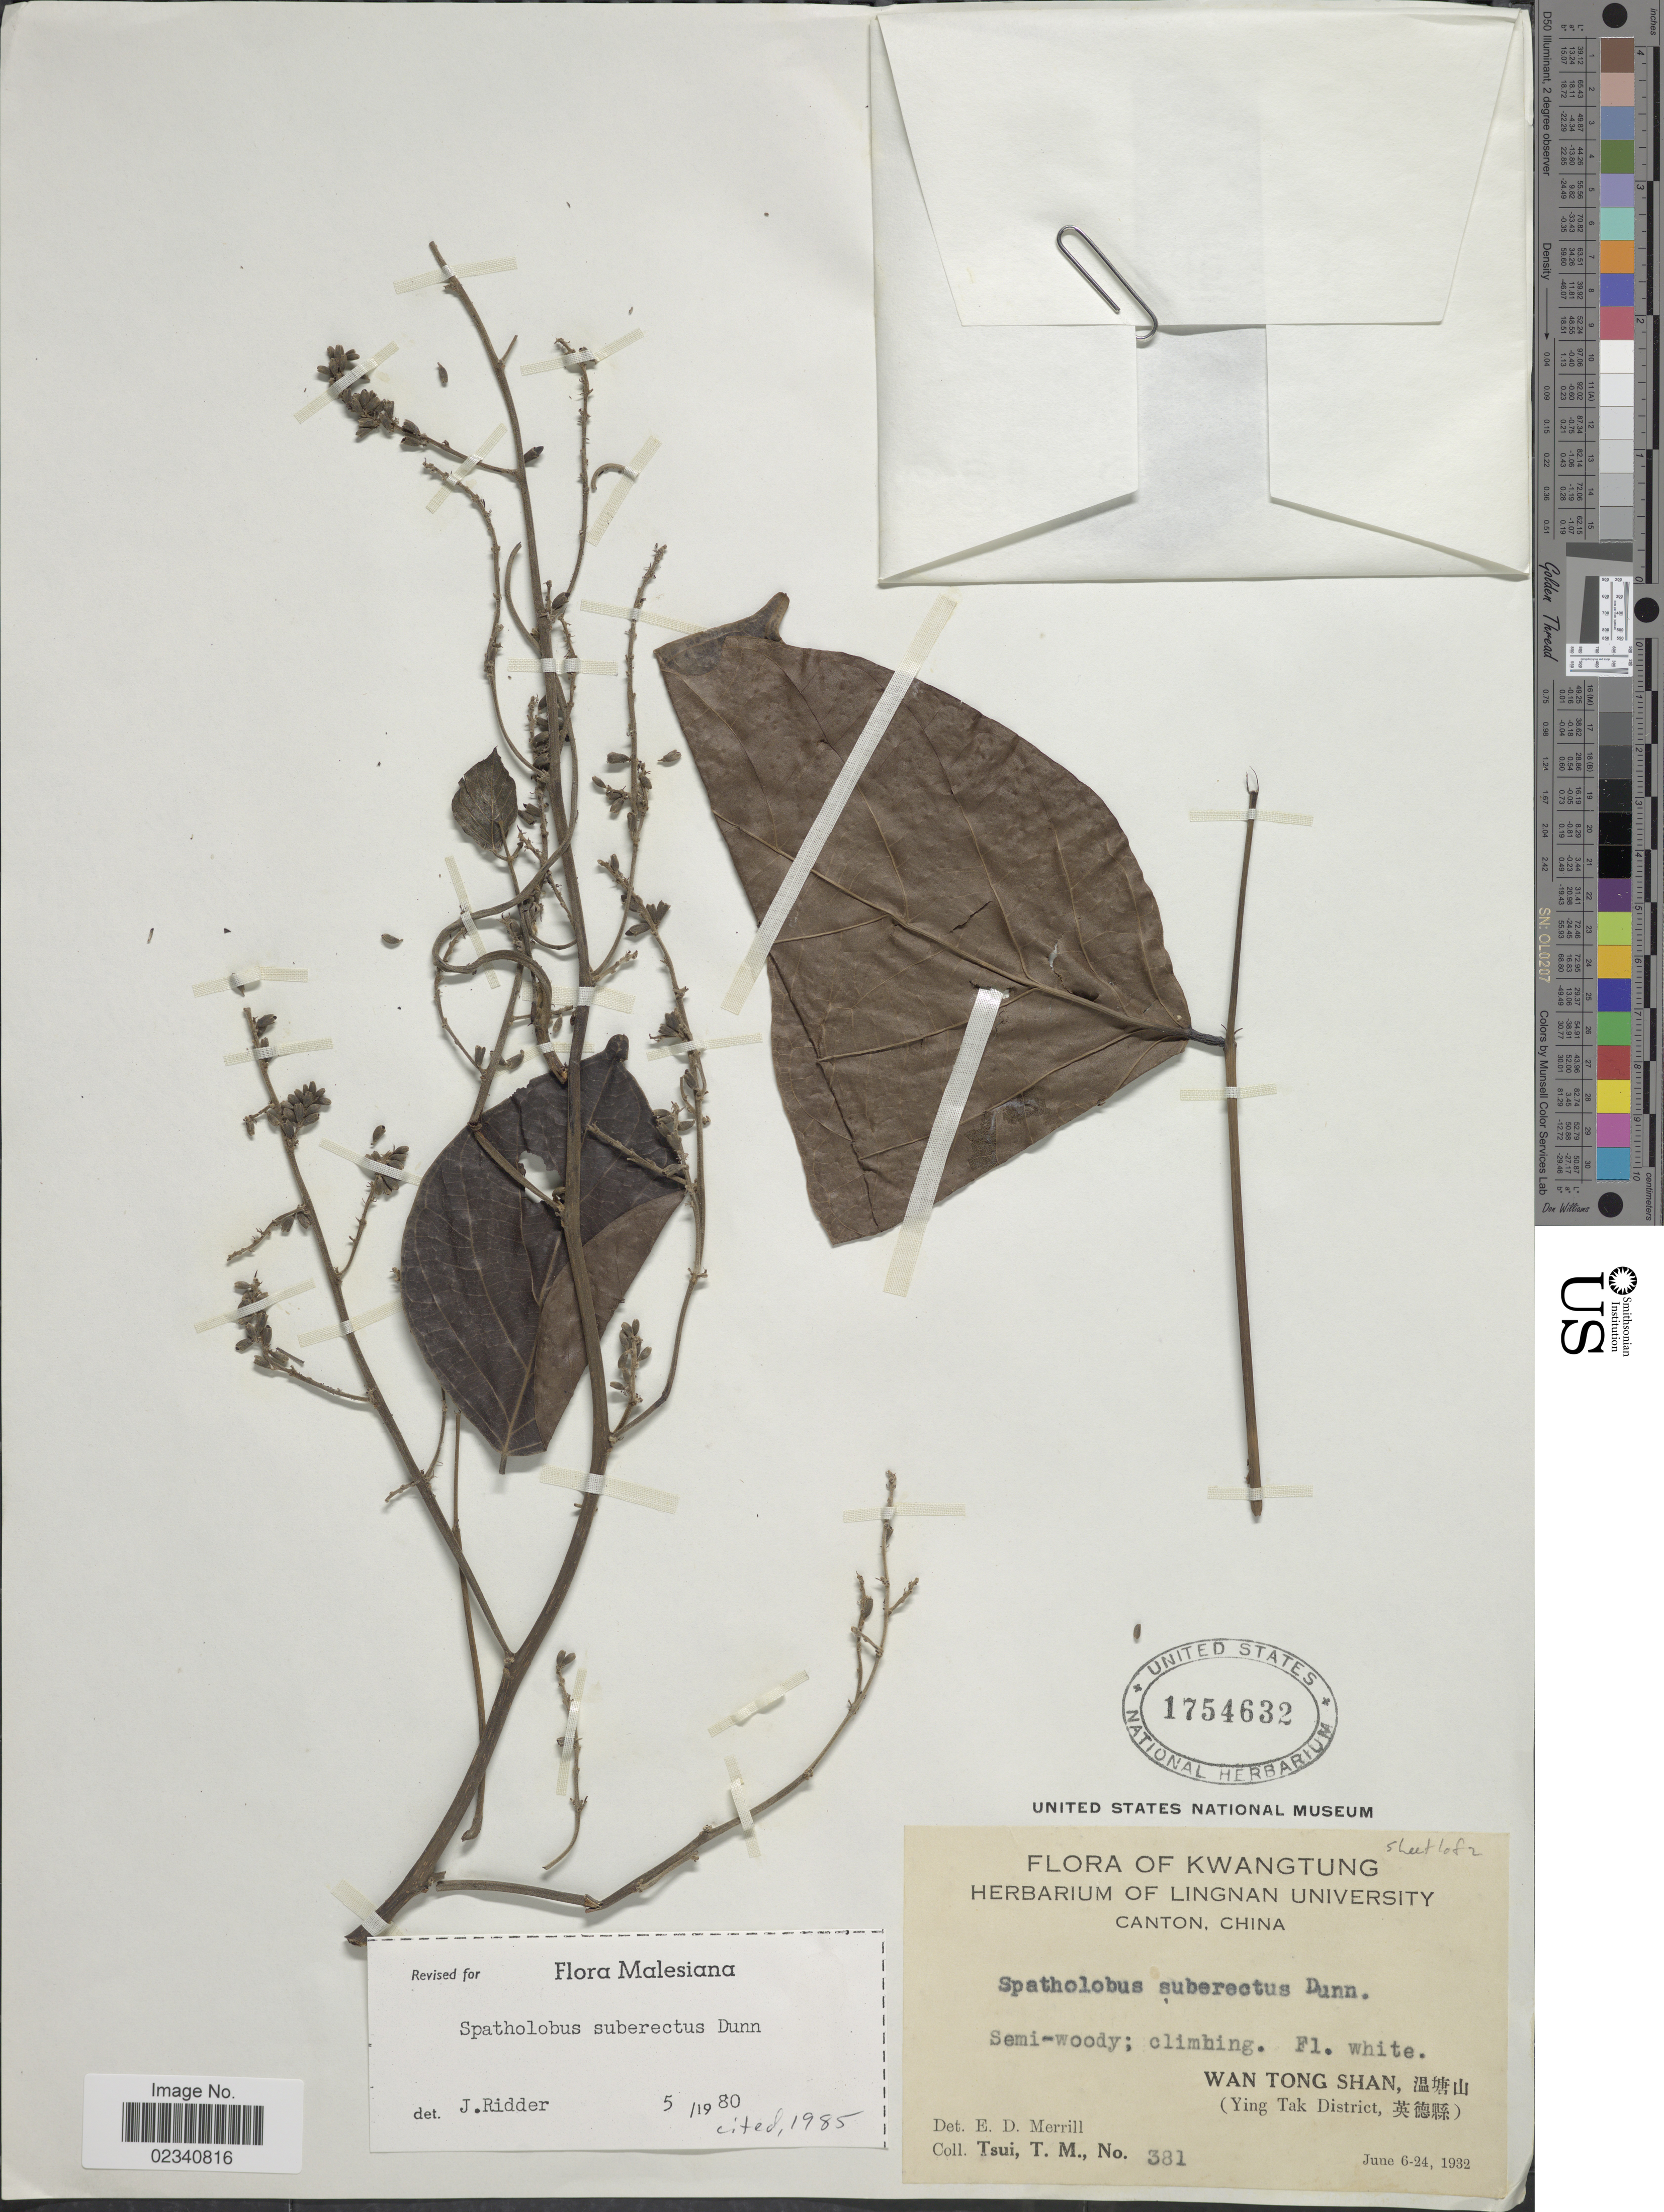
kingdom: Plantae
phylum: Tracheophyta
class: Magnoliopsida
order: Fabales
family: Fabaceae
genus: Spatholobus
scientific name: Spatholobus suberectus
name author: Dunn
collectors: T. Tsui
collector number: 381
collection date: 1932-06-06/1932-06-24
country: China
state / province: Guangdong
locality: Kwangtung, Wang Tong Shan. (Ying tak District).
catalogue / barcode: US 1754632